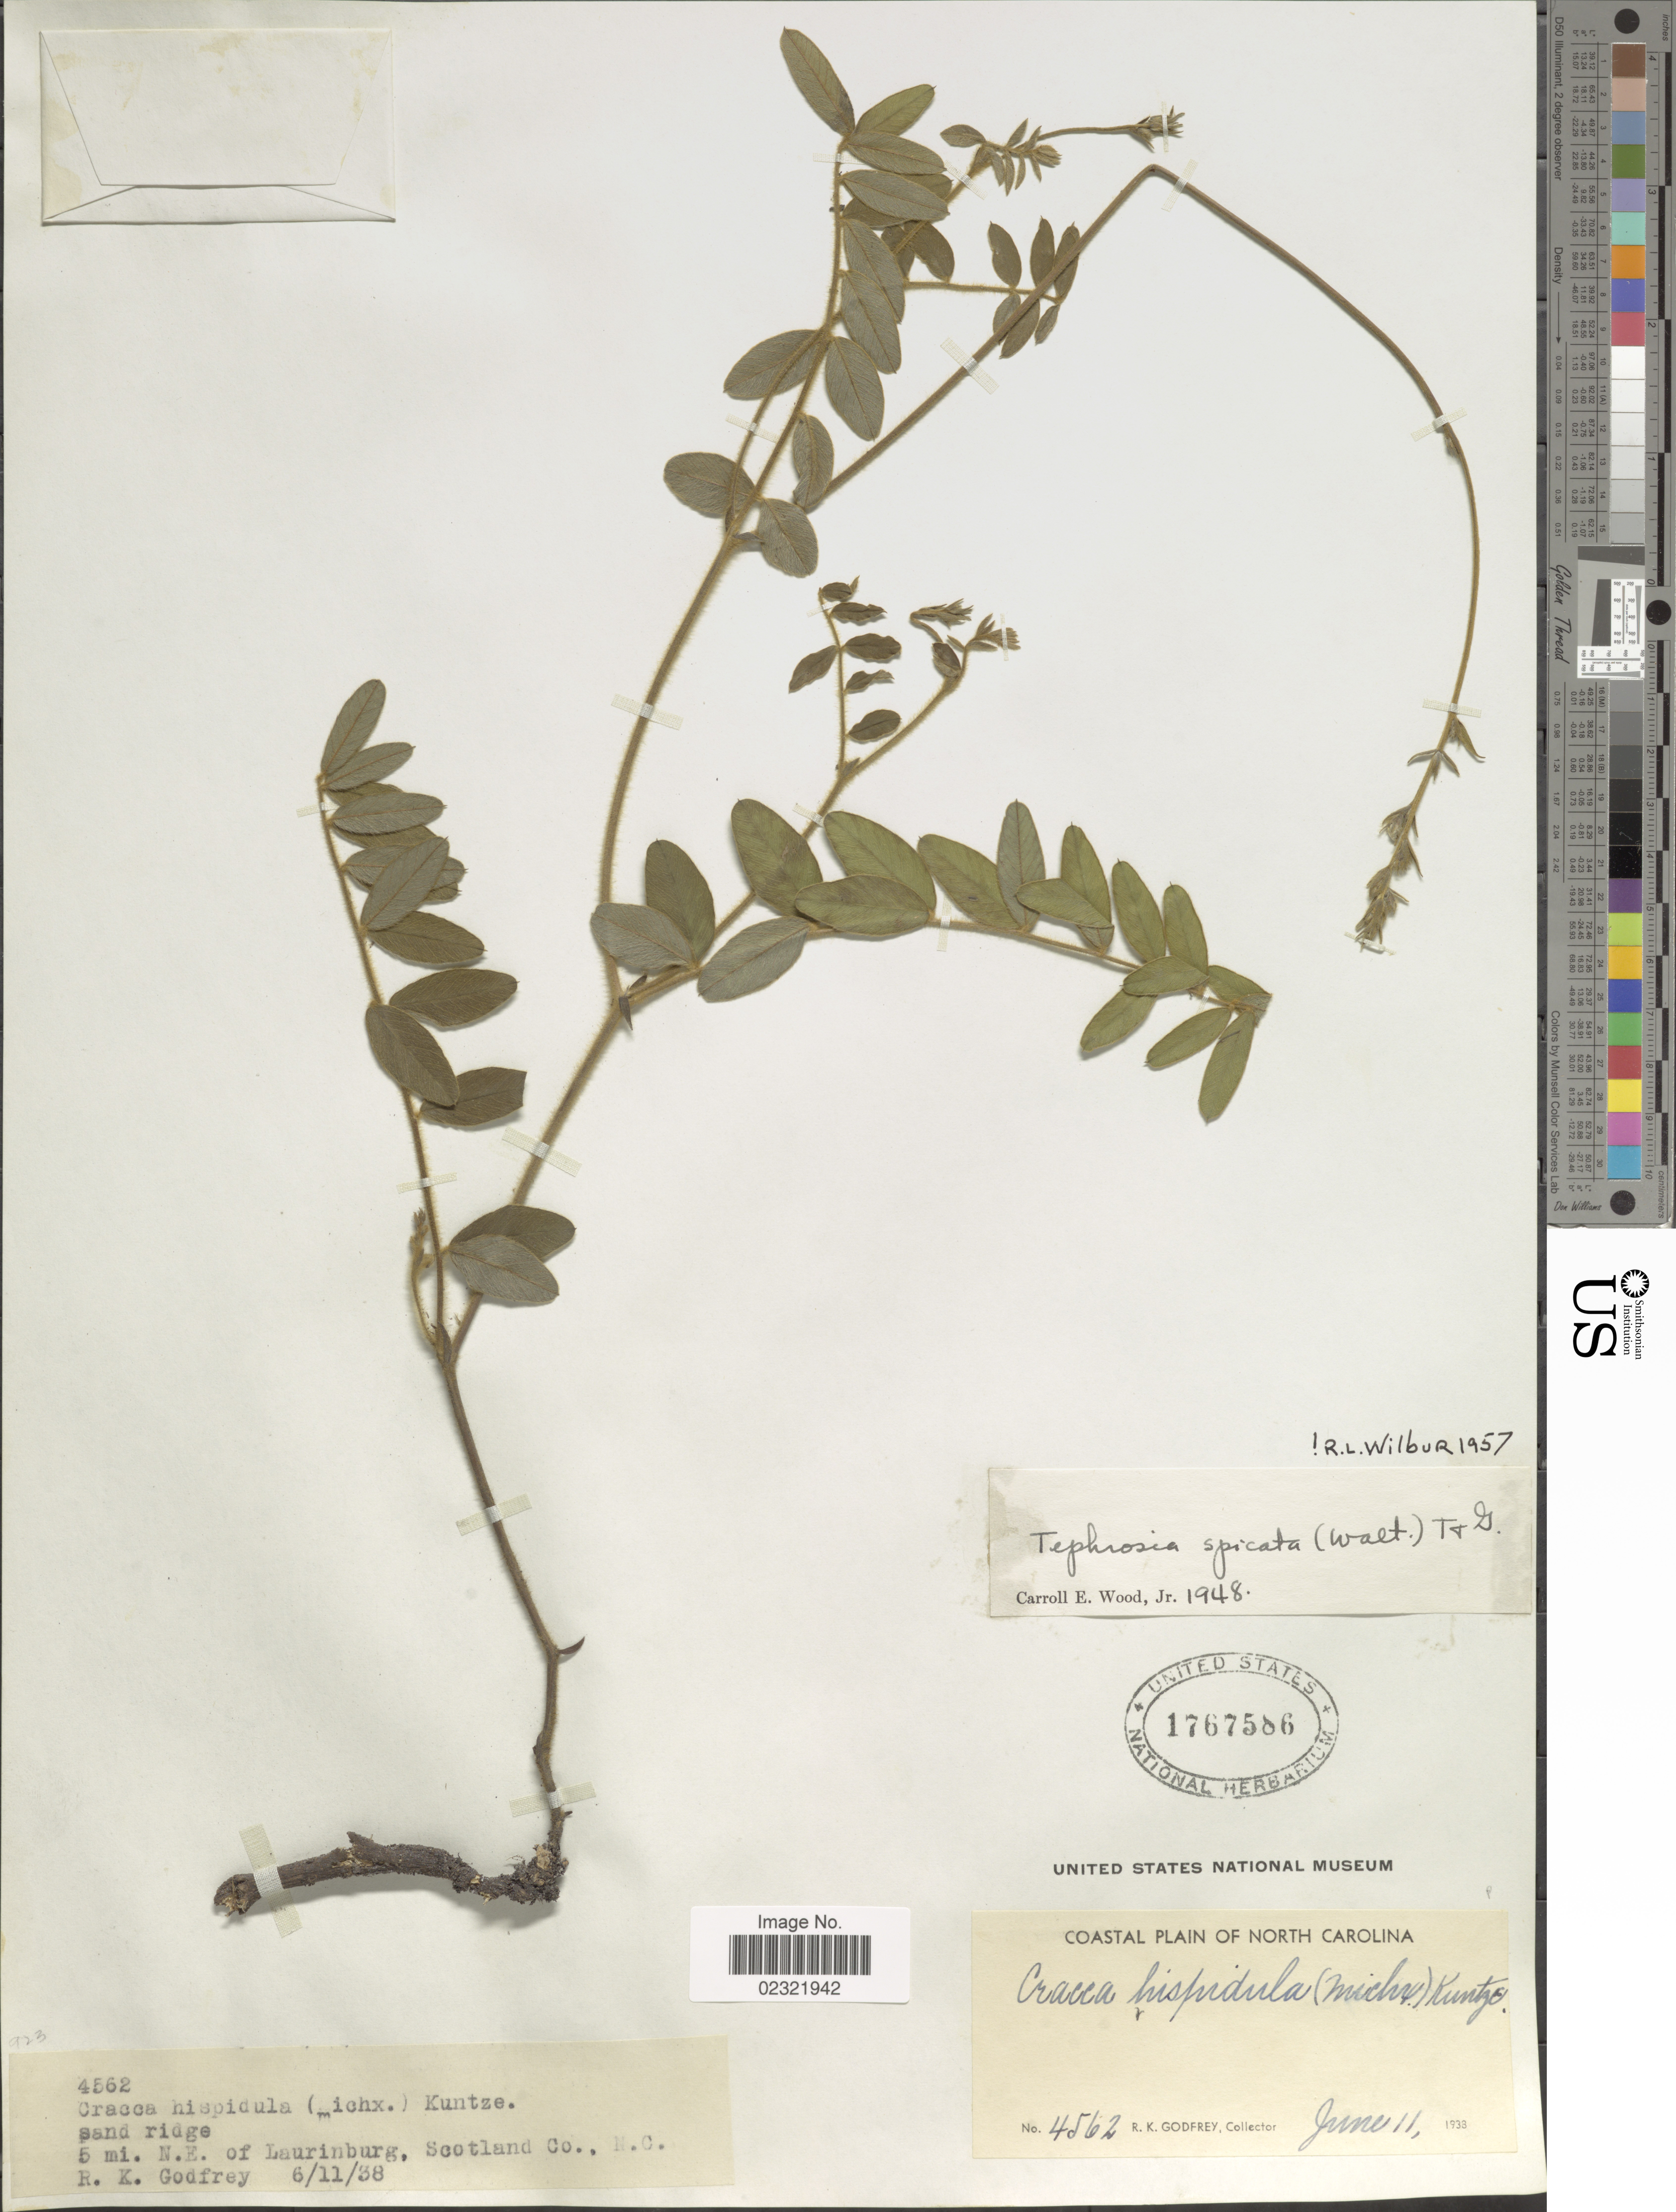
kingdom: Plantae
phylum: Tracheophyta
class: Magnoliopsida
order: Fabales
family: Fabaceae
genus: Tephrosia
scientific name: Tephrosia spicata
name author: (Walter) Torr. & A. Gray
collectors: R. K. Godfrey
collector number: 4562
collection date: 1938-06-11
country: United States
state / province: North Carolina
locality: Coastal Plain of North Carolina, sand ridge, 5 mi. N.E. of Laurinburg, Scotland Co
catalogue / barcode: US 1767586